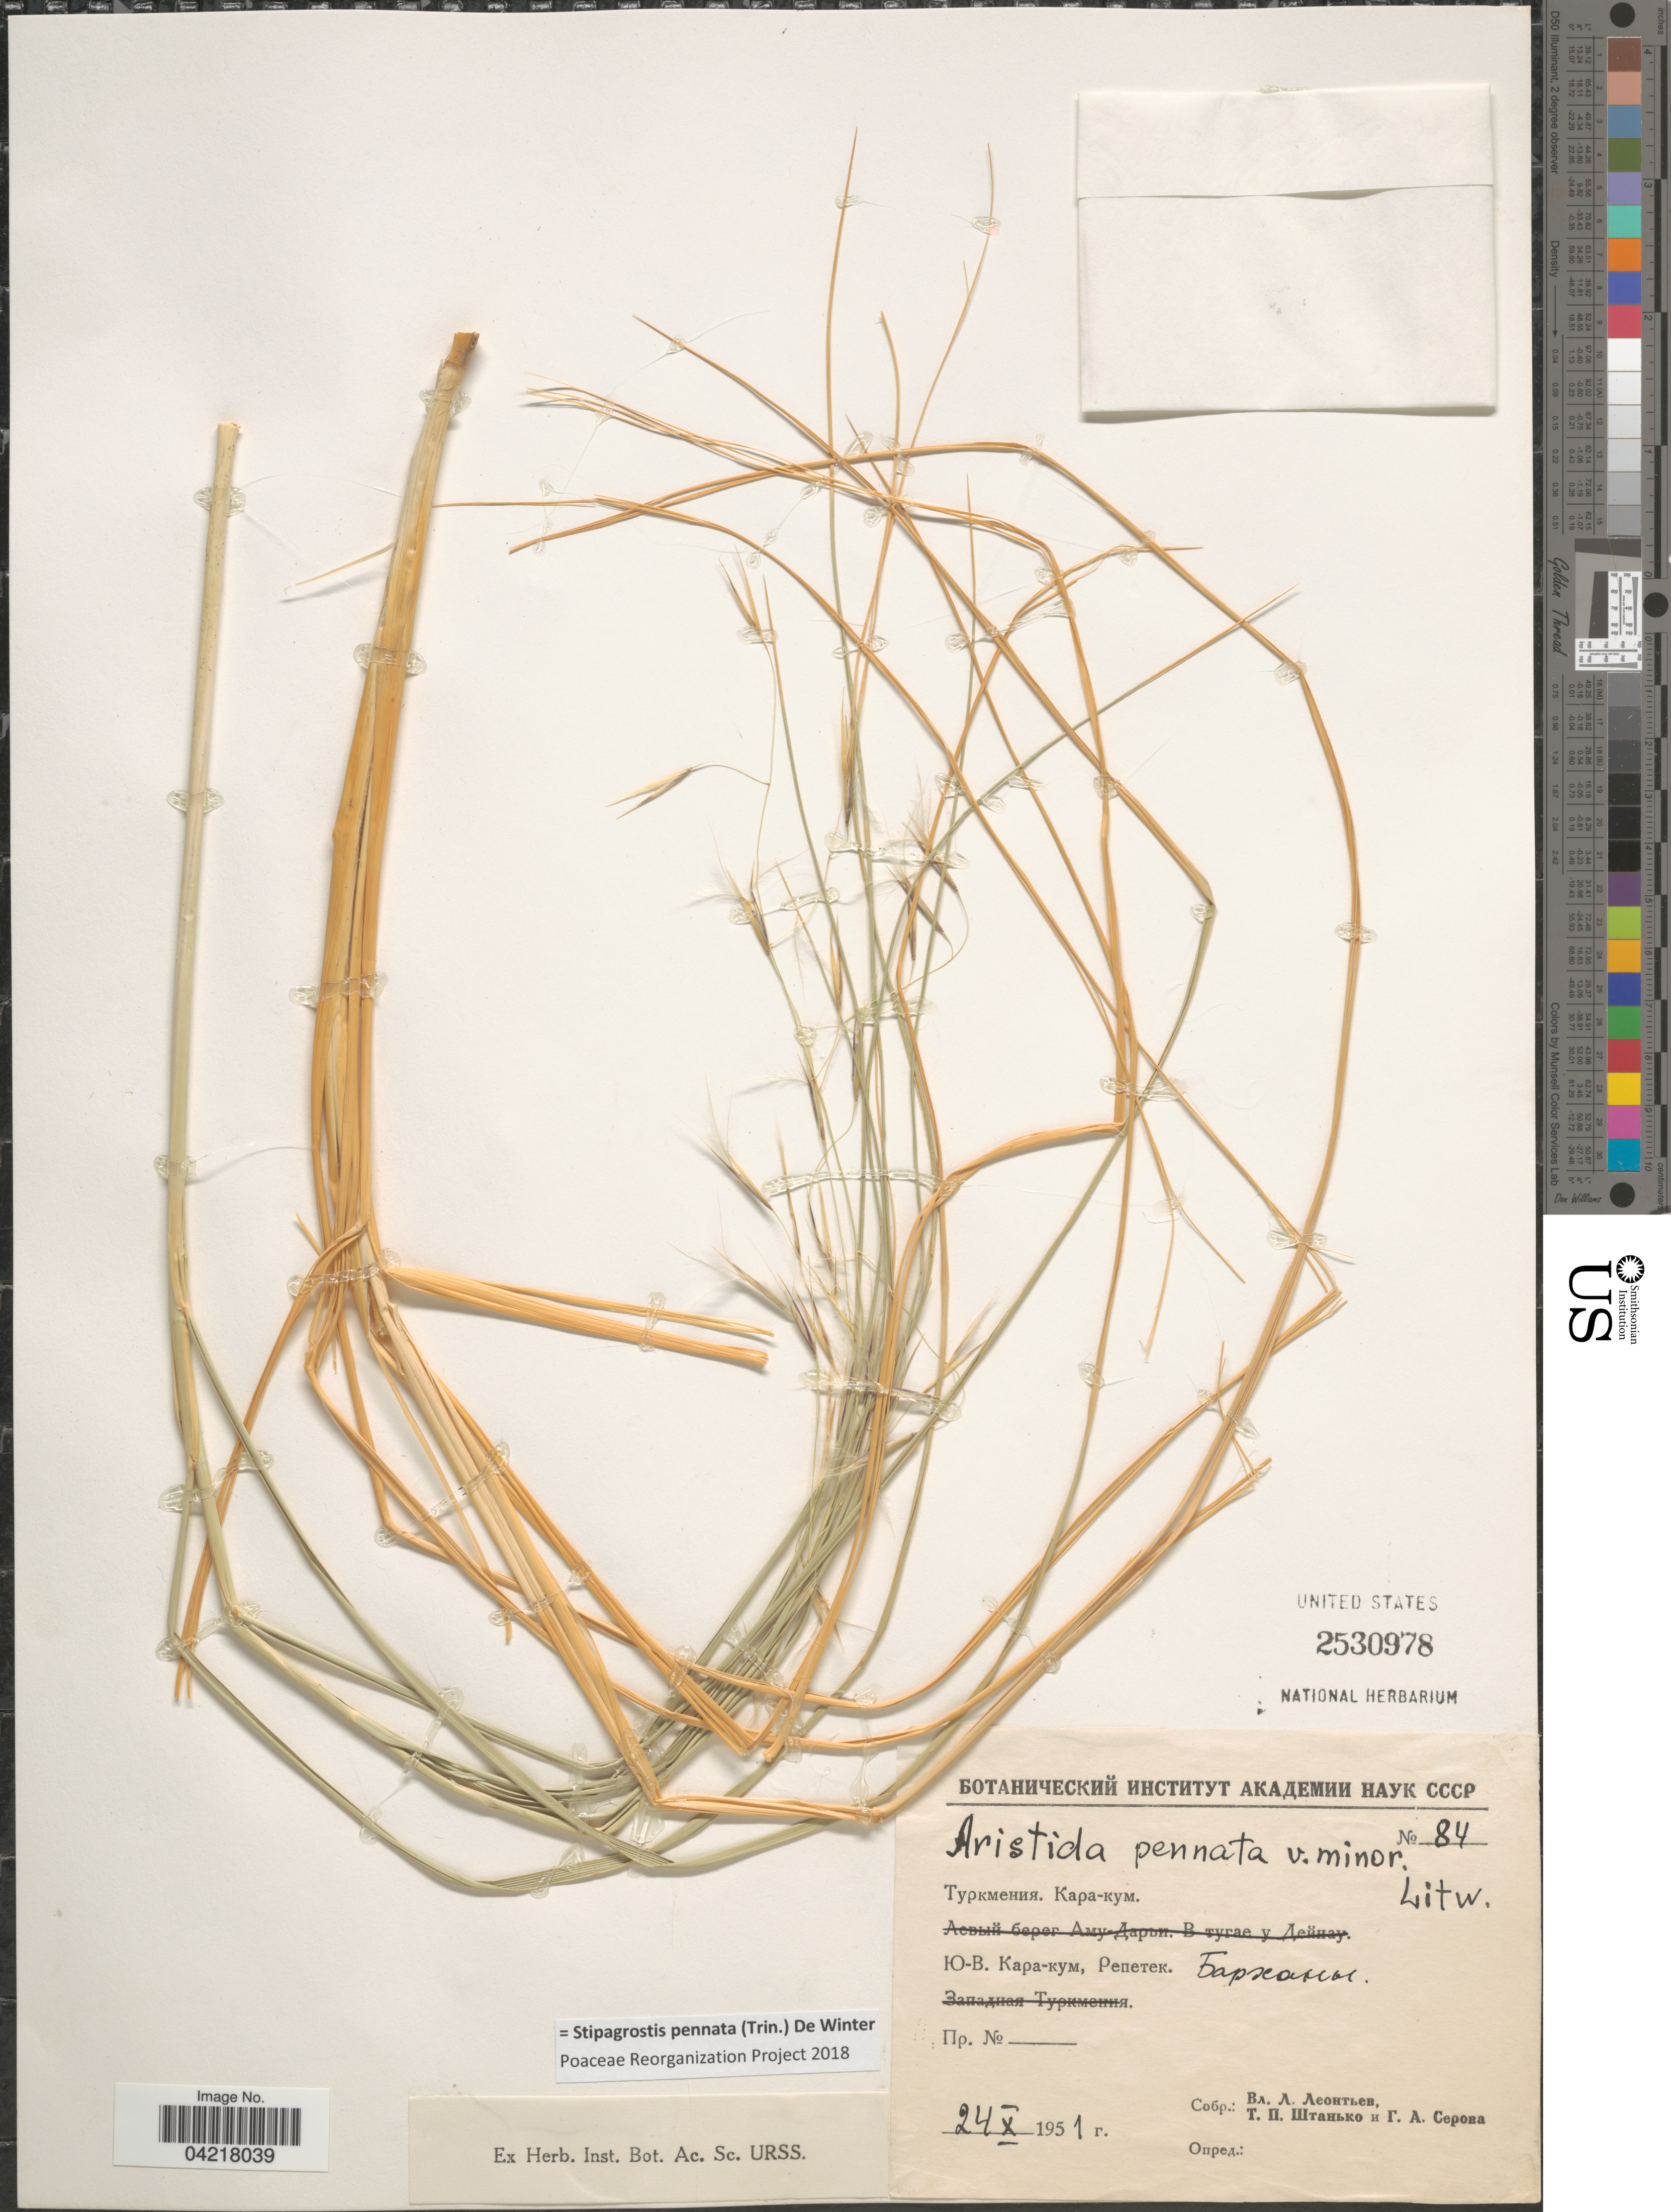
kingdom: Plantae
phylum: Tracheophyta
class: Liliopsida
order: Poales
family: Poaceae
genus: Stipagrostis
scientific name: Stipagrostis pennata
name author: (Trin.) De Winter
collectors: Collector illegible, Collector illegible & Collector illegible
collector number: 84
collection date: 1951-10-24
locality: X.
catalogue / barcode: US 2530978